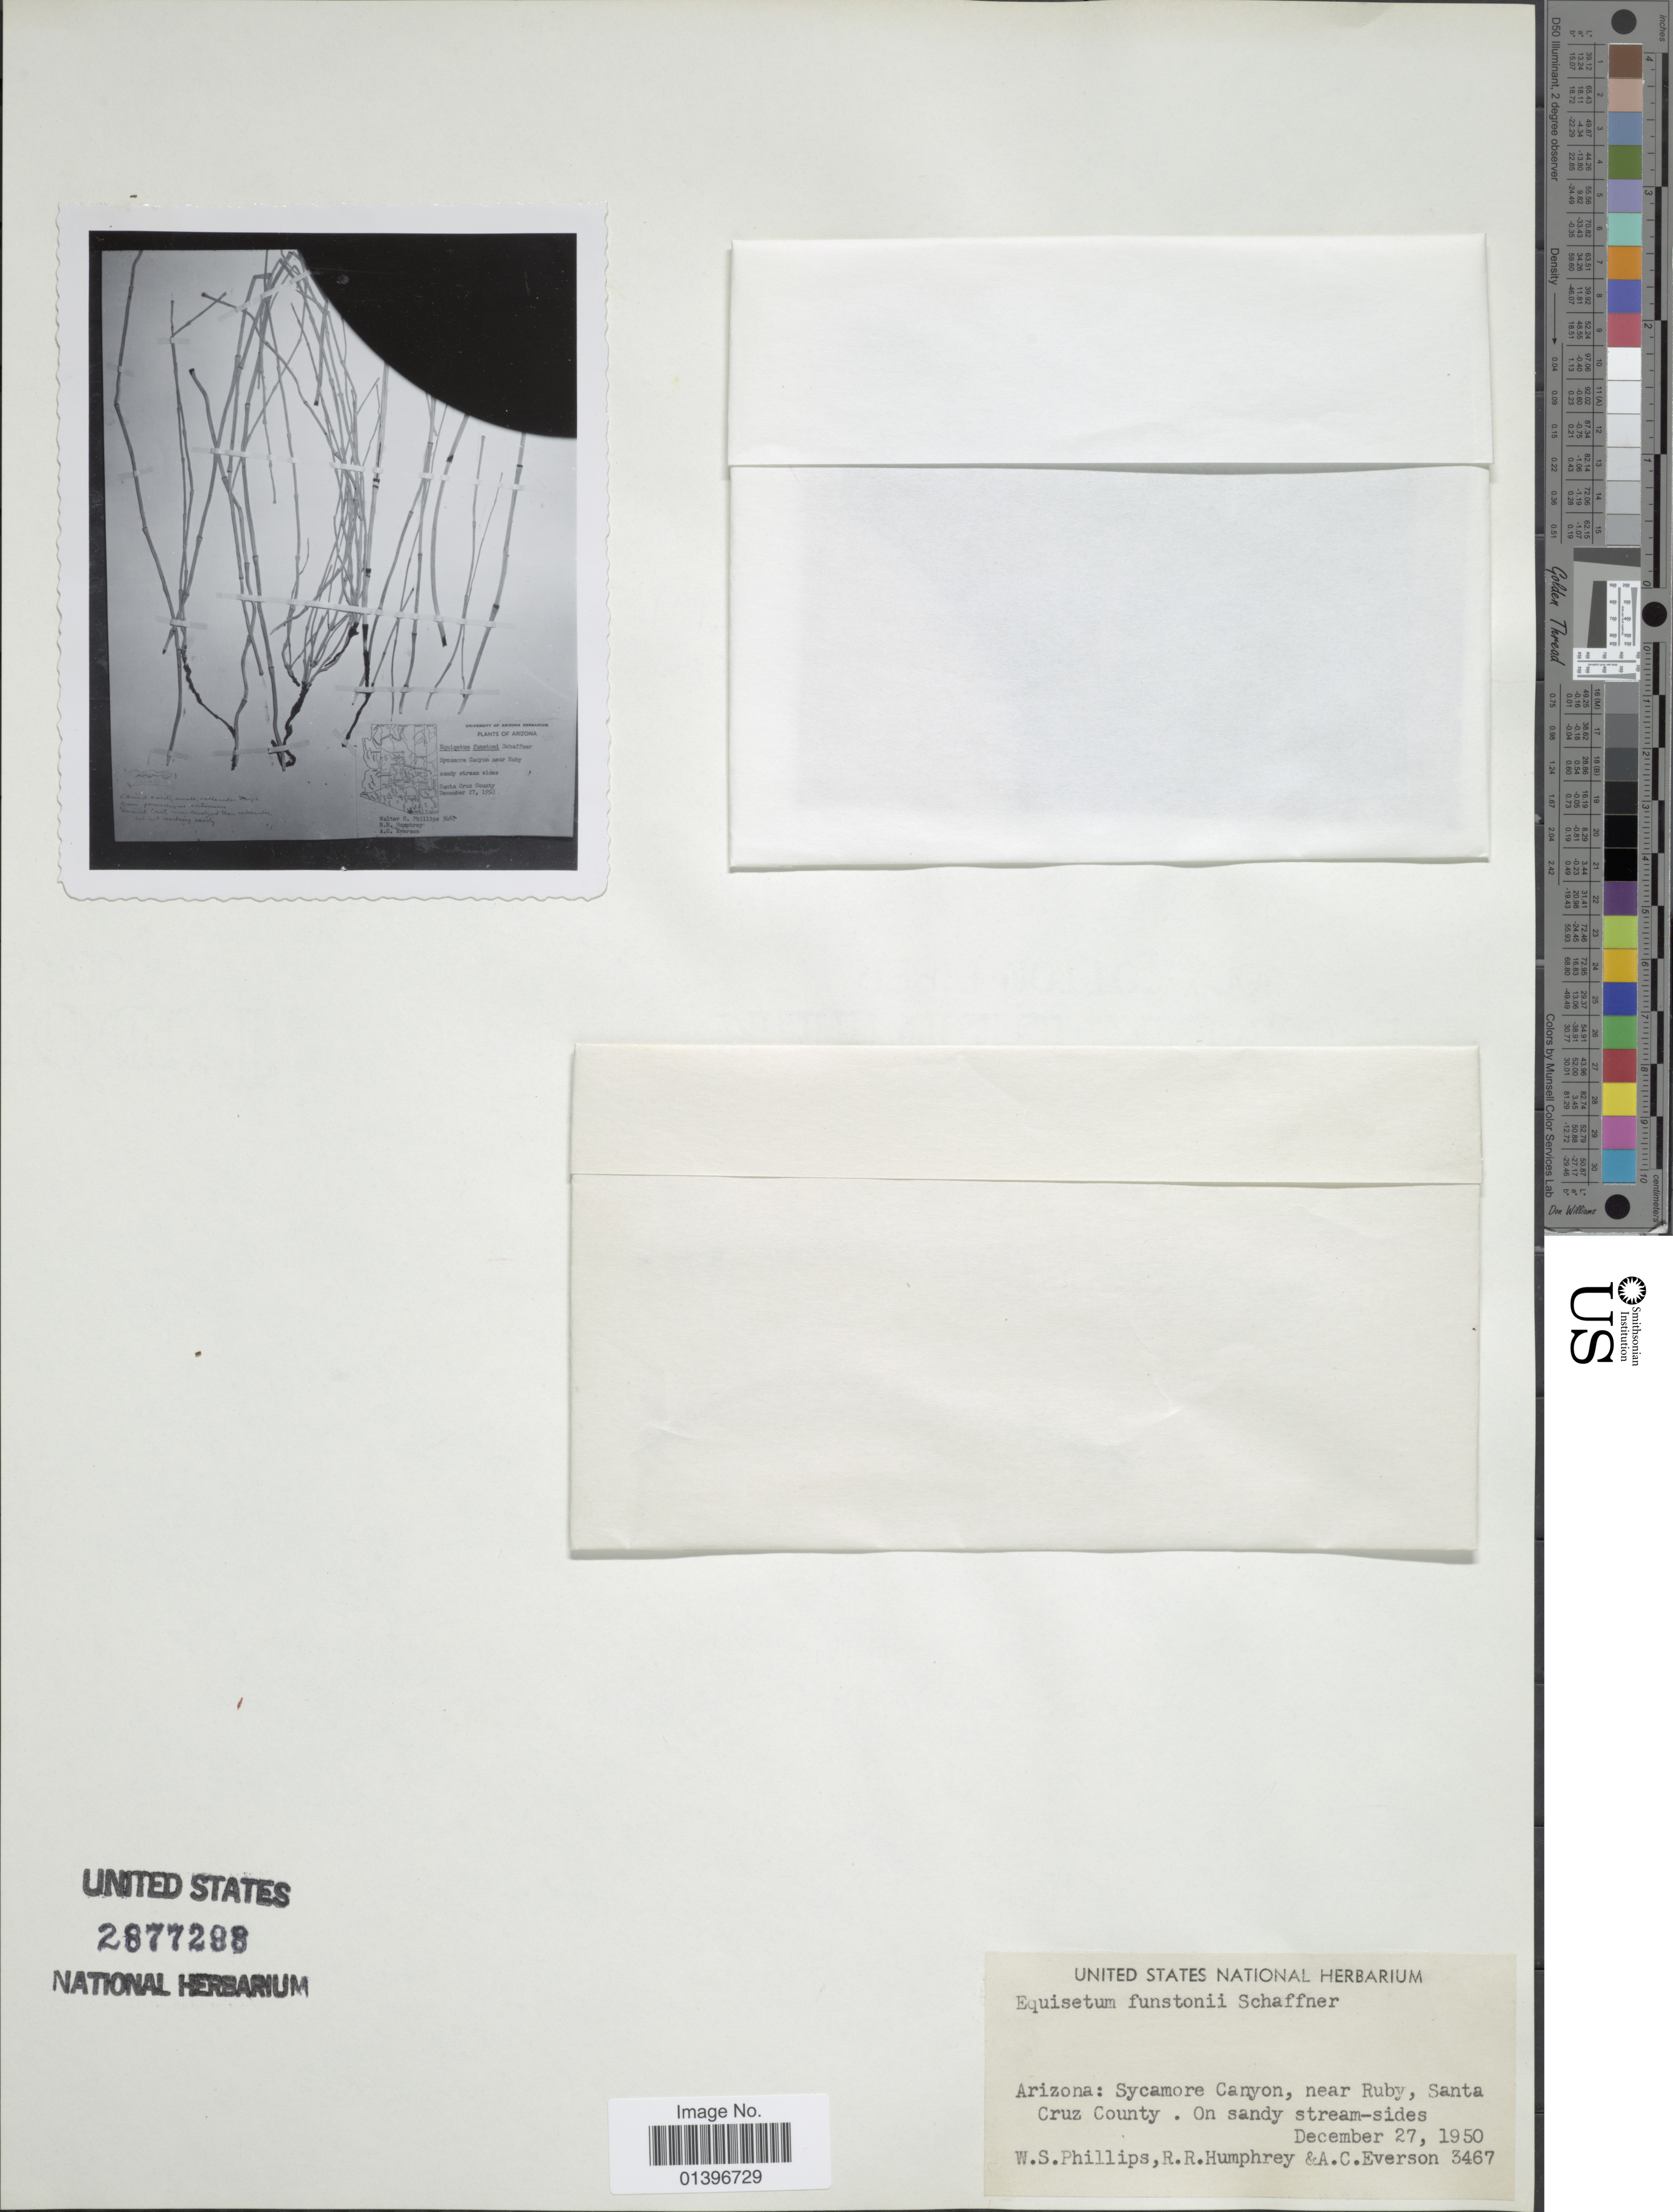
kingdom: Plantae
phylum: Tracheophyta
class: Polypodiopsida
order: Equisetales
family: Equisetaceae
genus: Equisetum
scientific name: Equisetum laevigatum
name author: A. Braun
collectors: W. S. Phillips, R. Humphrey & A. Everson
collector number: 3467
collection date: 1950-12-27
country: United States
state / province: Arizona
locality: Sycamore Canyon, near Ruby, Santa Cruz County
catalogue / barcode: US 2877288